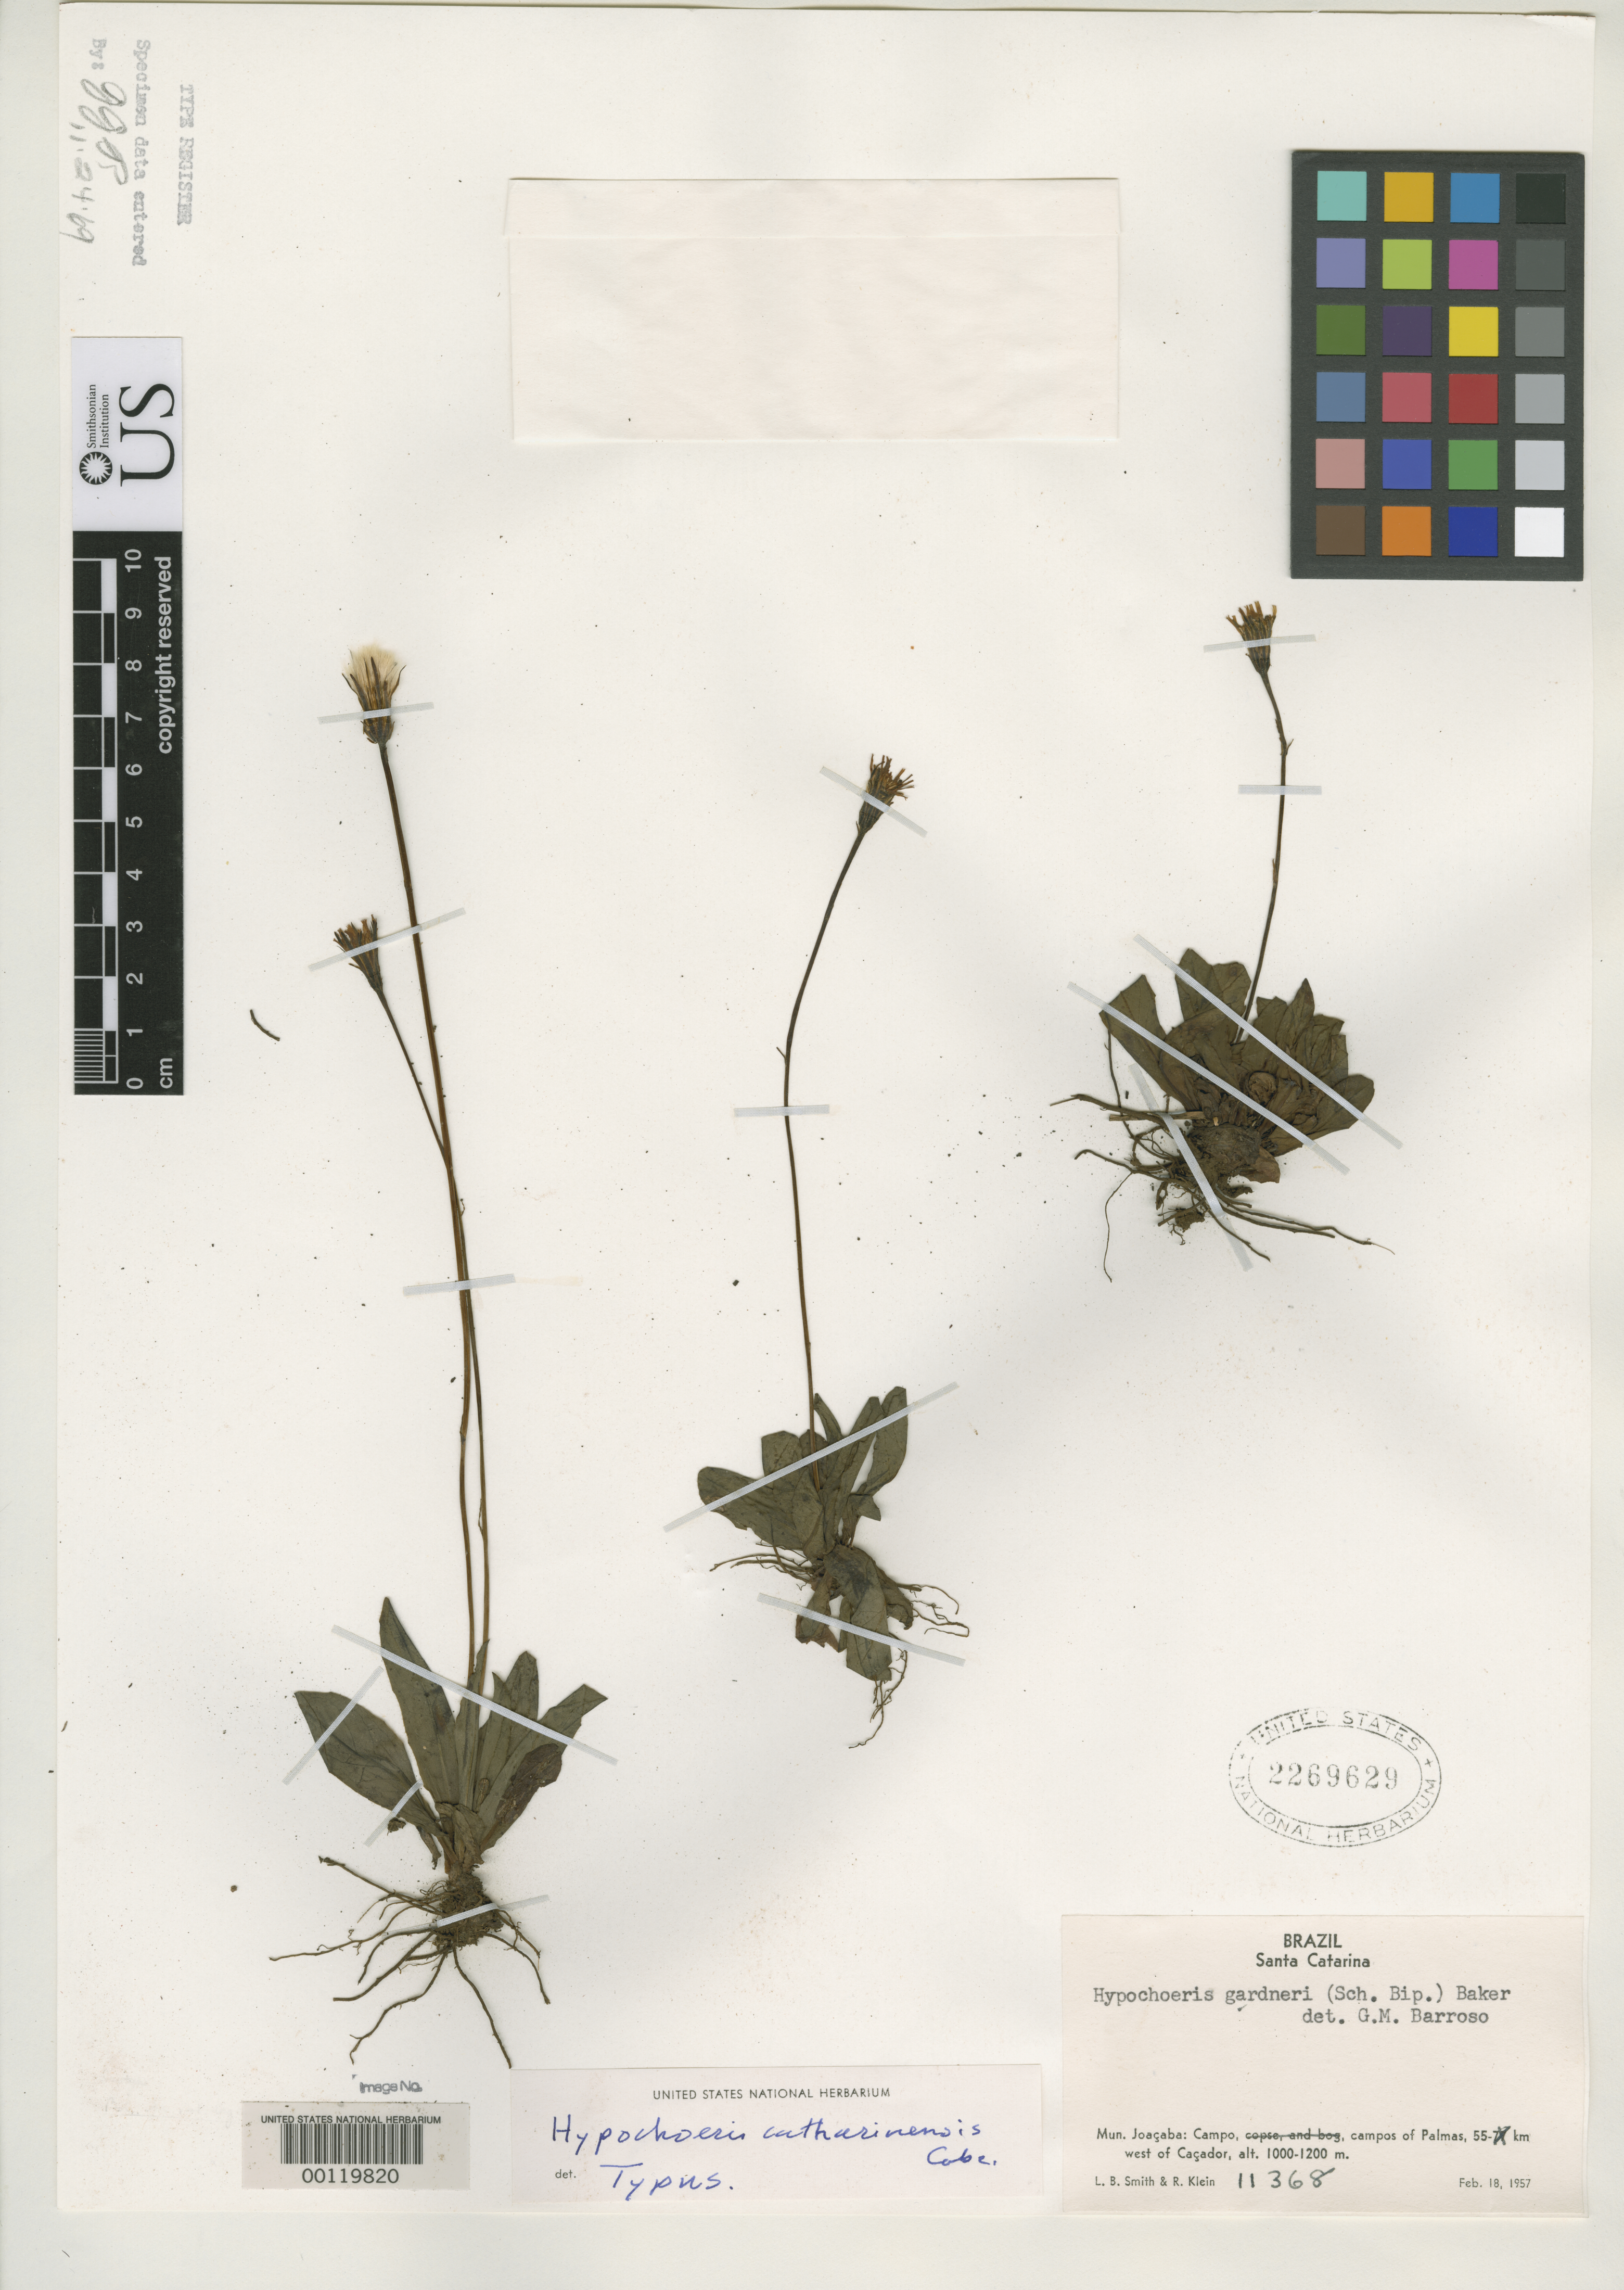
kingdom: Plantae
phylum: Tracheophyta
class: Magnoliopsida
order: Asterales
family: Asteraceae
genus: Hypochaeris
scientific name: Hypochaeris catharinensis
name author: Cabrera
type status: Isotype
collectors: L. Smith & R. M. Klein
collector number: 11368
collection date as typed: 18 Feb 1957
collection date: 1957-02-18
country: Brazil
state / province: Santa Catarina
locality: Joacaba, Palmas, 55 km west of Cacador.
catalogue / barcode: US 2269629